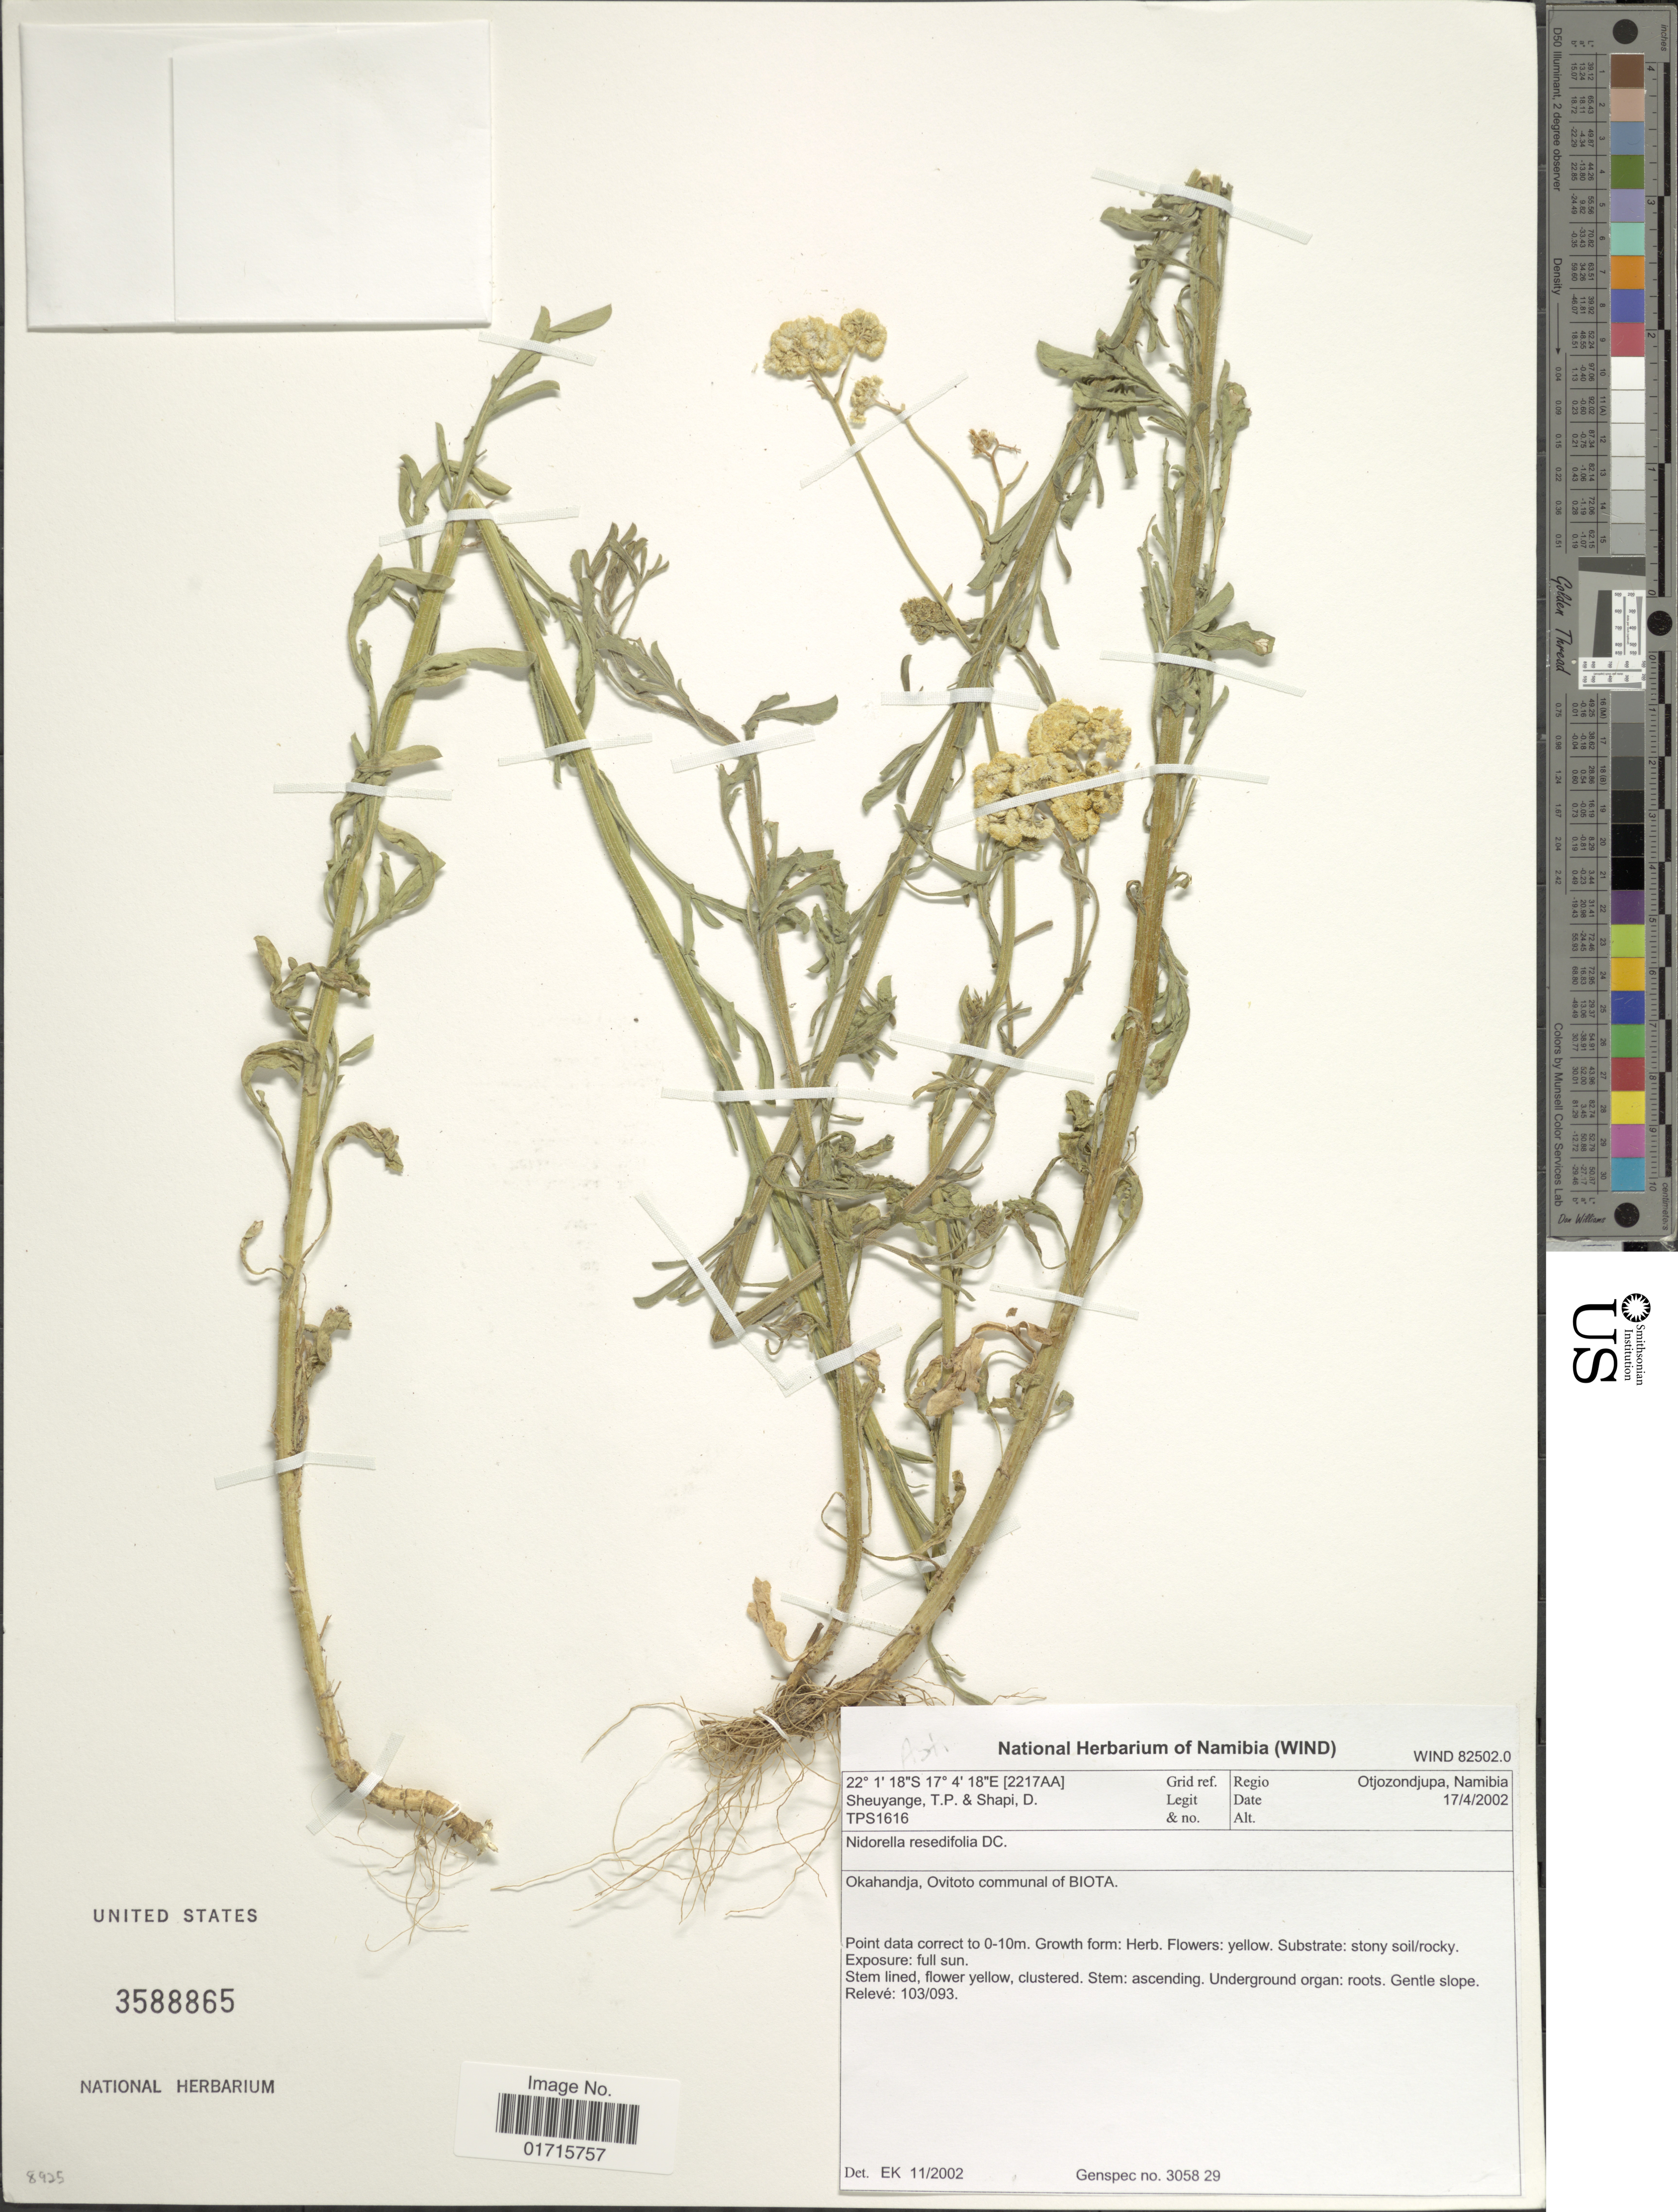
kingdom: Plantae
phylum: Tracheophyta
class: Magnoliopsida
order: Asterales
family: Asteraceae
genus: Nidorella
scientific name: Nidorella resedifolia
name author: DC.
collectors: T. Sheuyange & D. Shapi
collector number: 1616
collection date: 2002-04-17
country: Namibia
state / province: Otjozondjupa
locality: Regio Otjozondjupa, Namibia. Okahandja, Ovitoto communal of Biota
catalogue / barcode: US 3588865